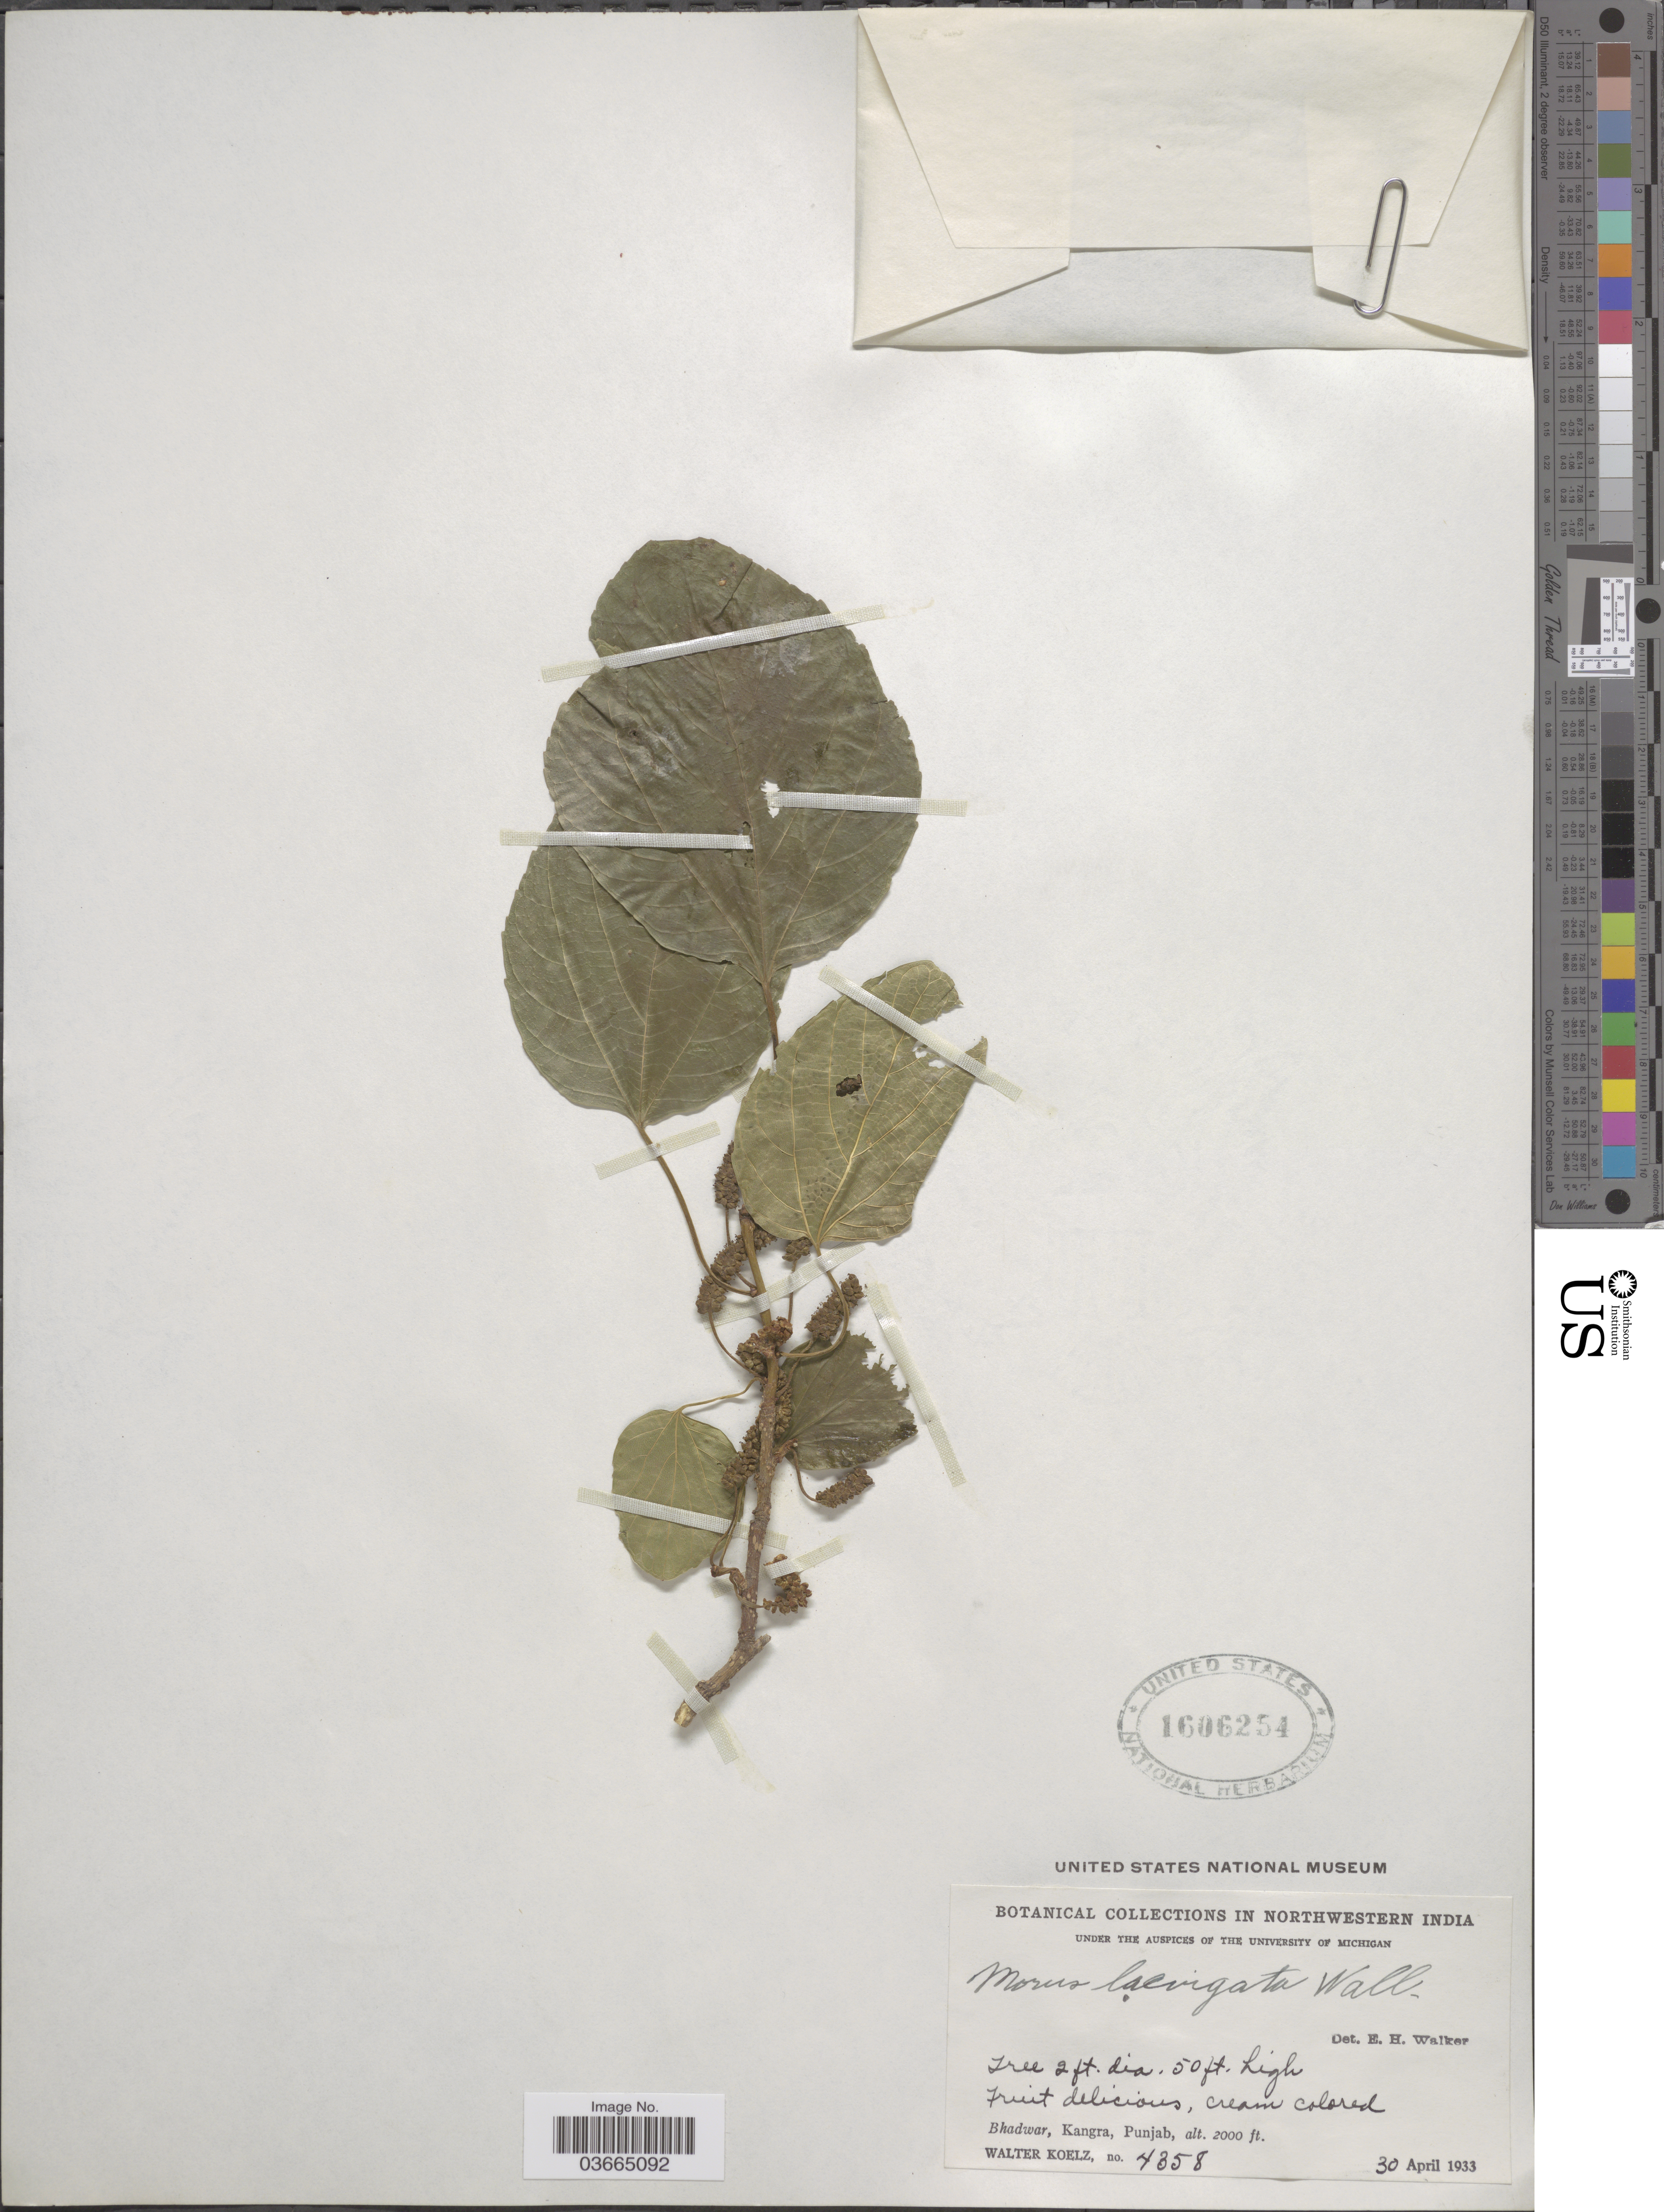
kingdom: Plantae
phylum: Tracheophyta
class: Magnoliopsida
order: Rosales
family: Moraceae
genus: Morus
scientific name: Morus laevigata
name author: (Bureau) Wall. ex Brandis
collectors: W. N. Koelz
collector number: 4358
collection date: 1933-04-30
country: India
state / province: Punjab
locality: Northwestern India. Bhadwar, Kangra.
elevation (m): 610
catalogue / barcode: US 1606254